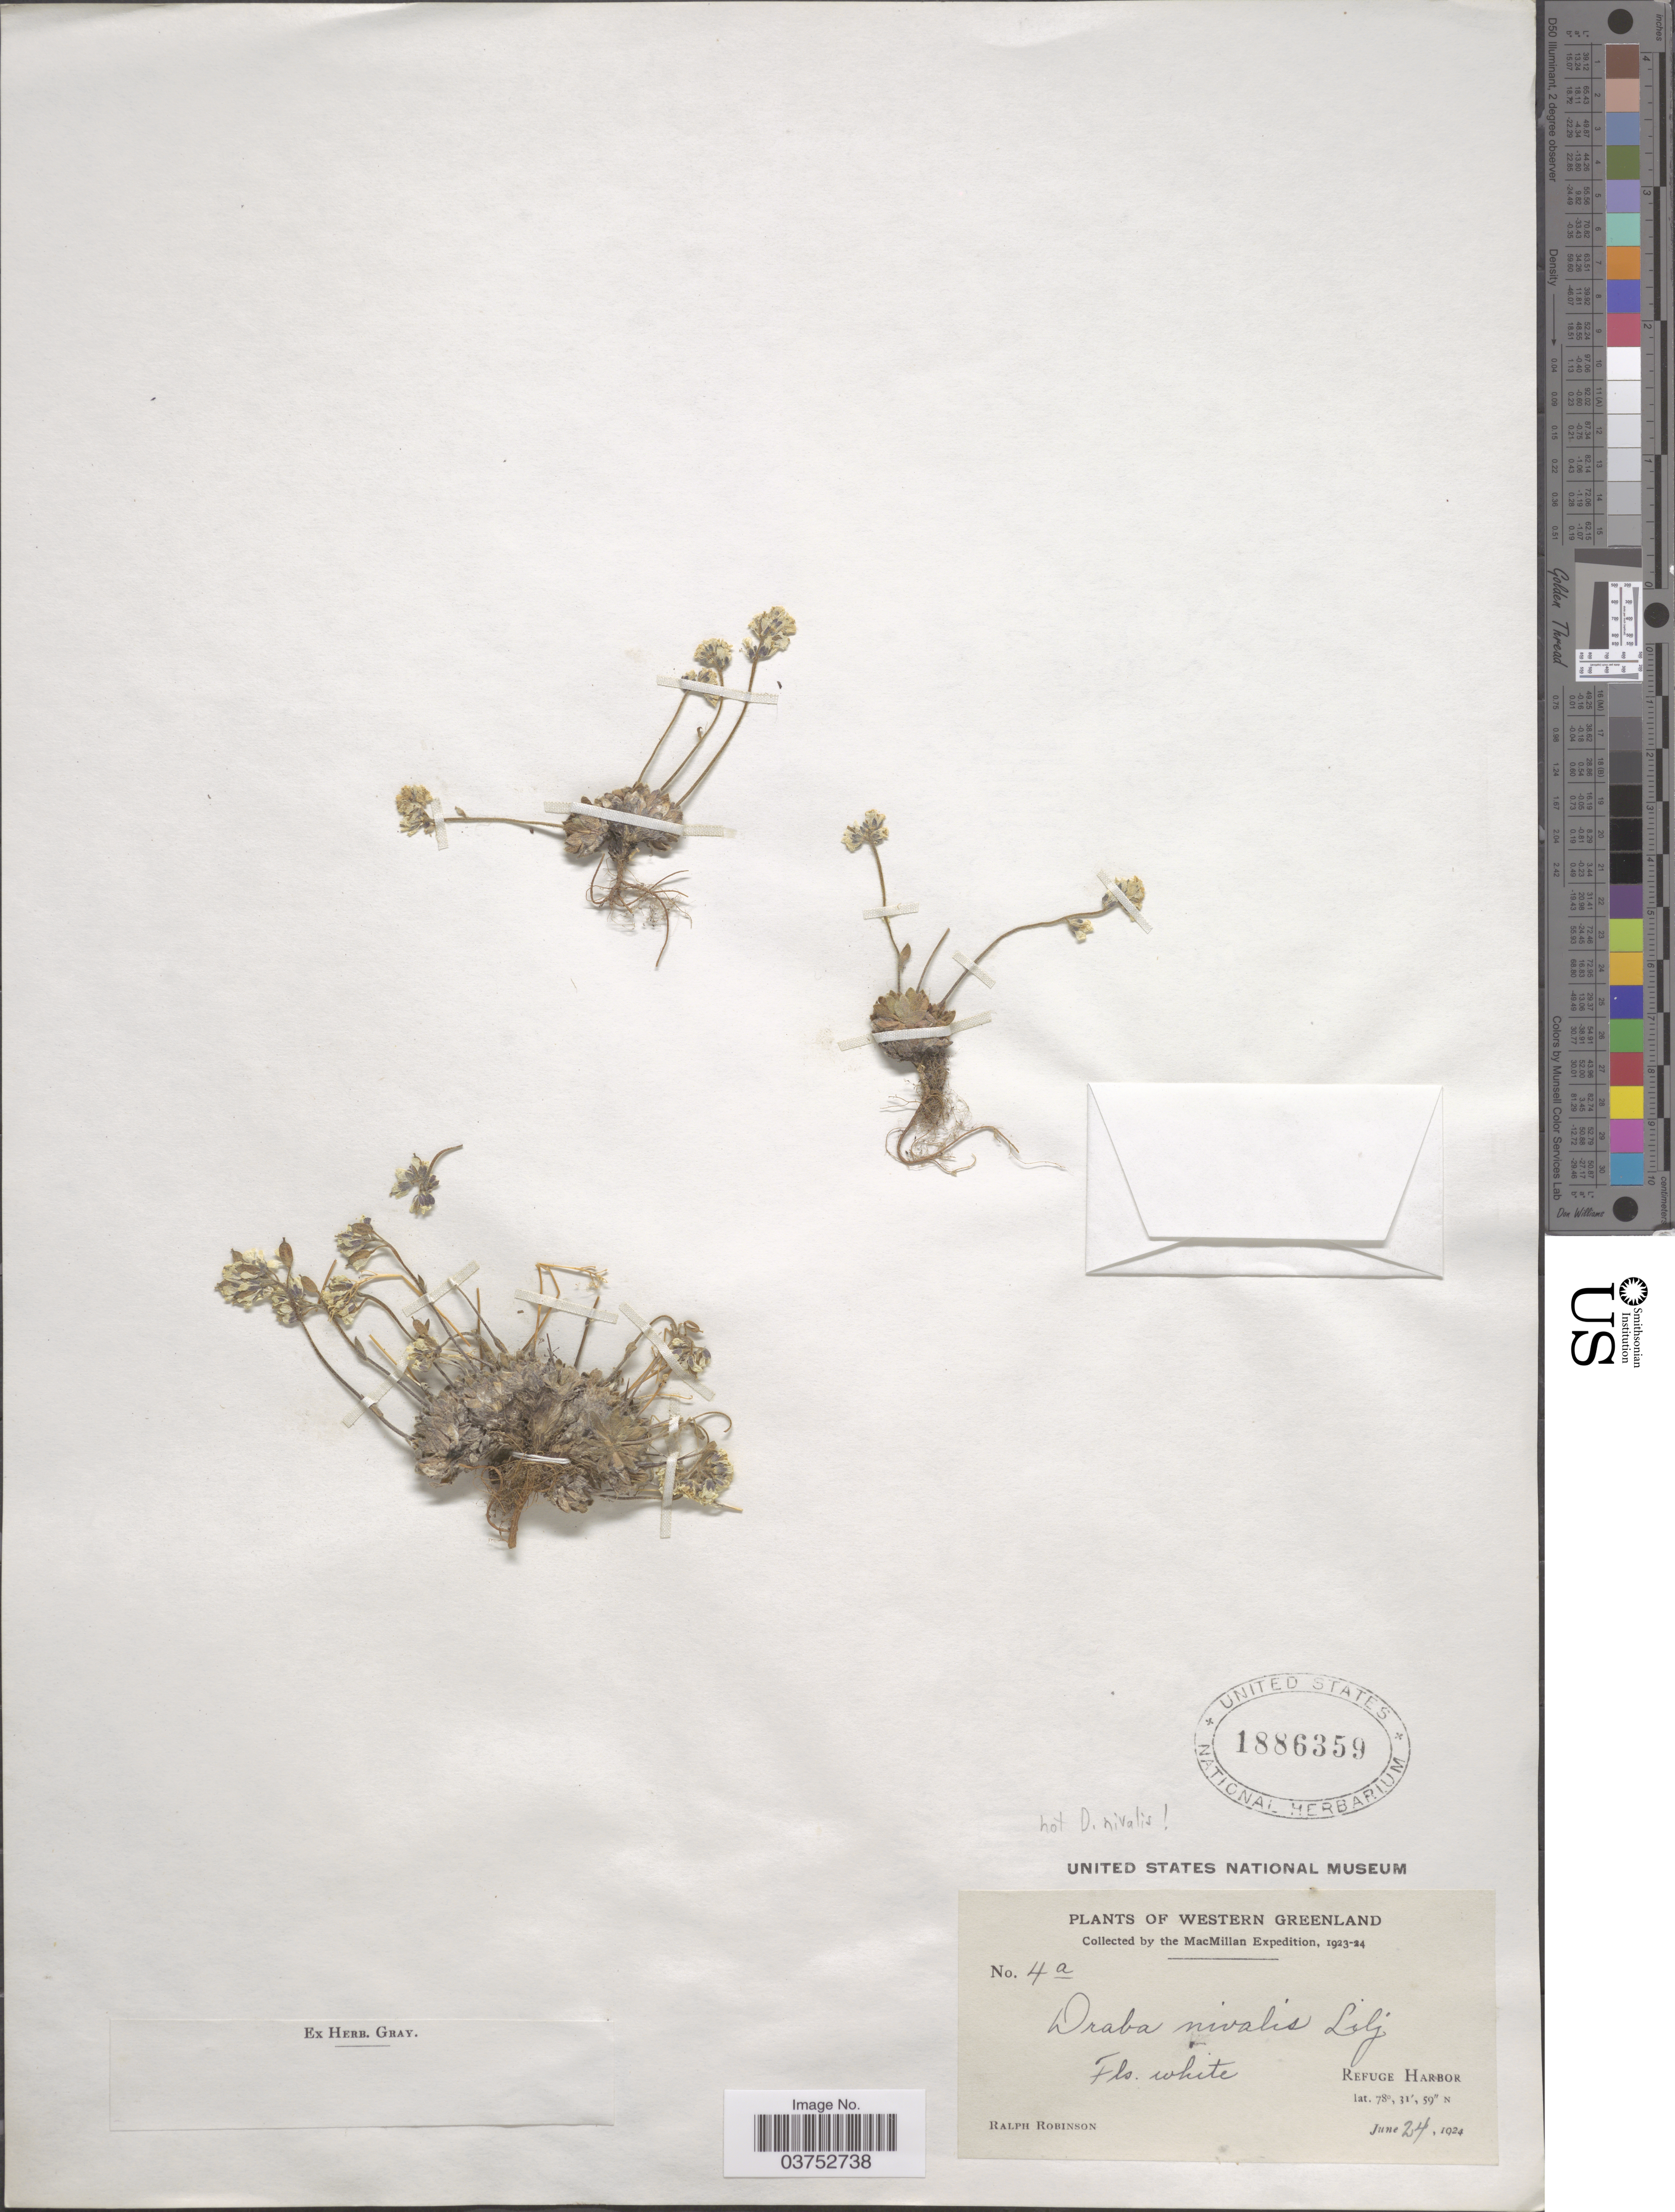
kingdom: Plantae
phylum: Tracheophyta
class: Magnoliopsida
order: Brassicales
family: Brassicaceae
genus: Draba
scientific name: Draba sp.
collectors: R. Robinson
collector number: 4a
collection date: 1924-06-24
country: Greenland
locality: Western Greenland. Refuge Harbor.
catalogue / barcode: US 1886359